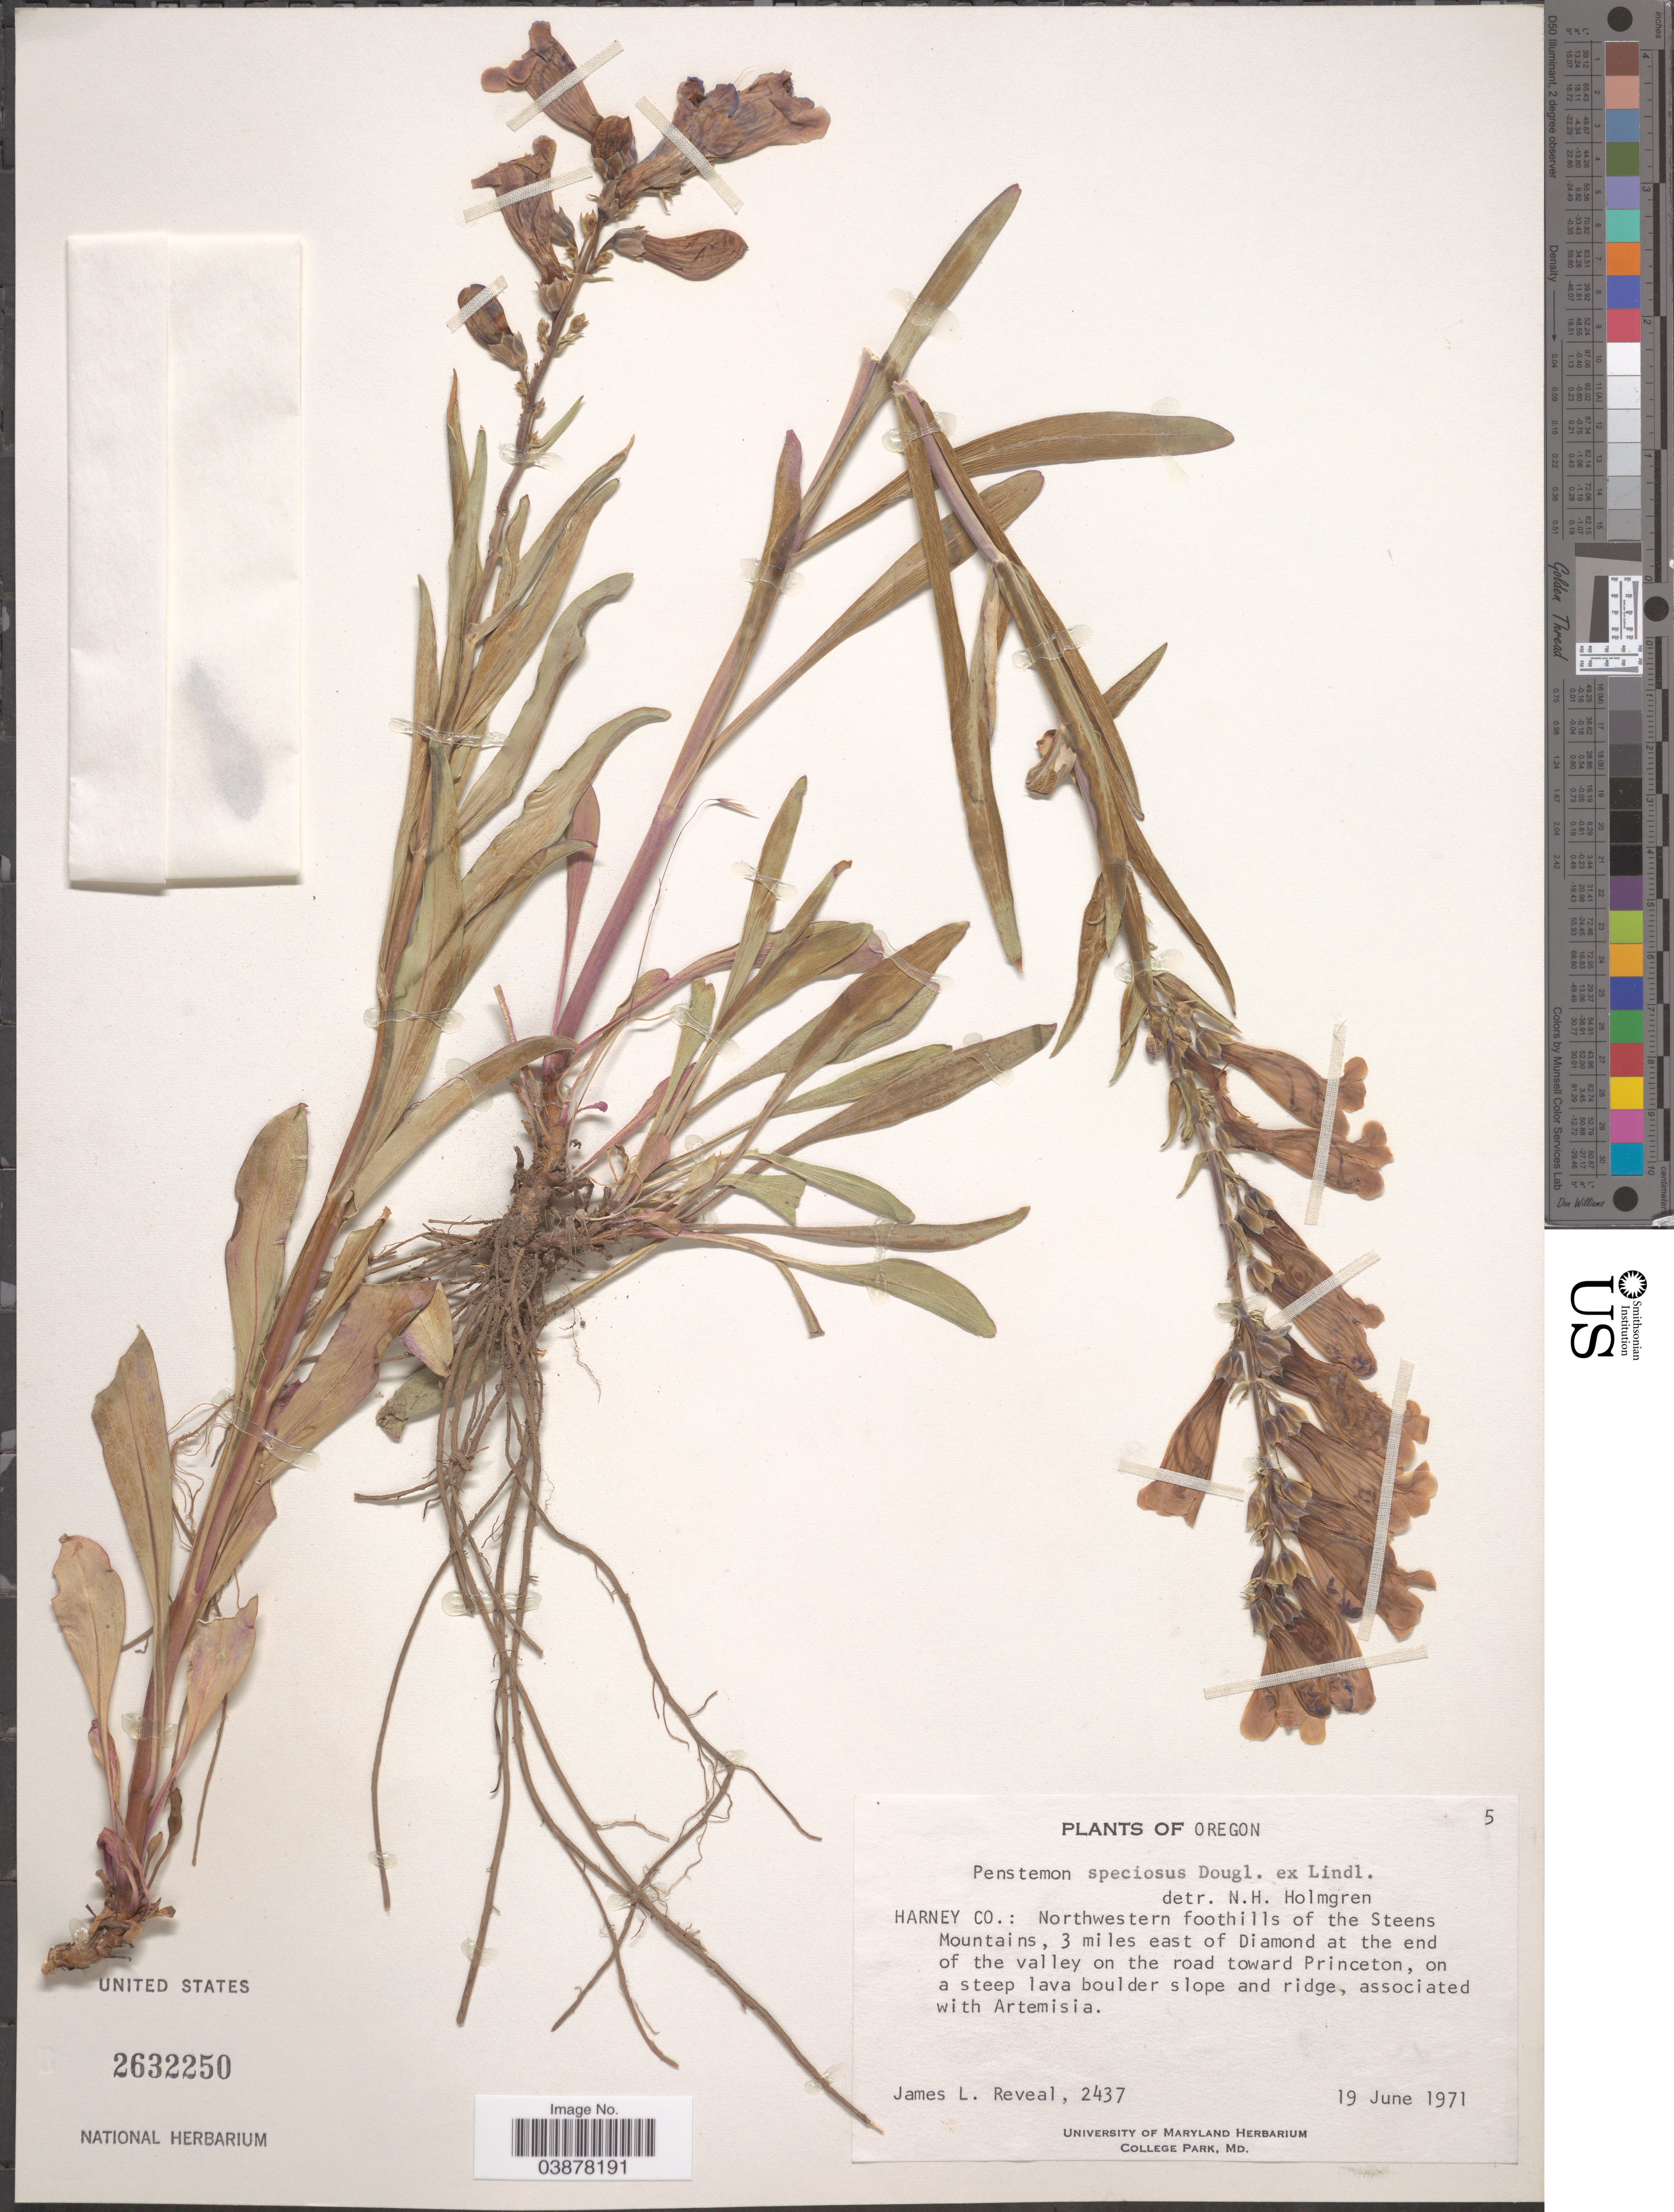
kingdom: Plantae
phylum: Tracheophyta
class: Magnoliopsida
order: Lamiales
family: Plantaginaceae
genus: Penstemon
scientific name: Penstemon speciosus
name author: Douglas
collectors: J. L. Reveal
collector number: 2437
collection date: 1971-06-19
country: United States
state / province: Oregon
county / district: Harney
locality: Harney Co.: Northwestern foothills of the Steens Mountains, 3 miles east of Diamond at the end of the valley on the road toward Princeton.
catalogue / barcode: US 2632250